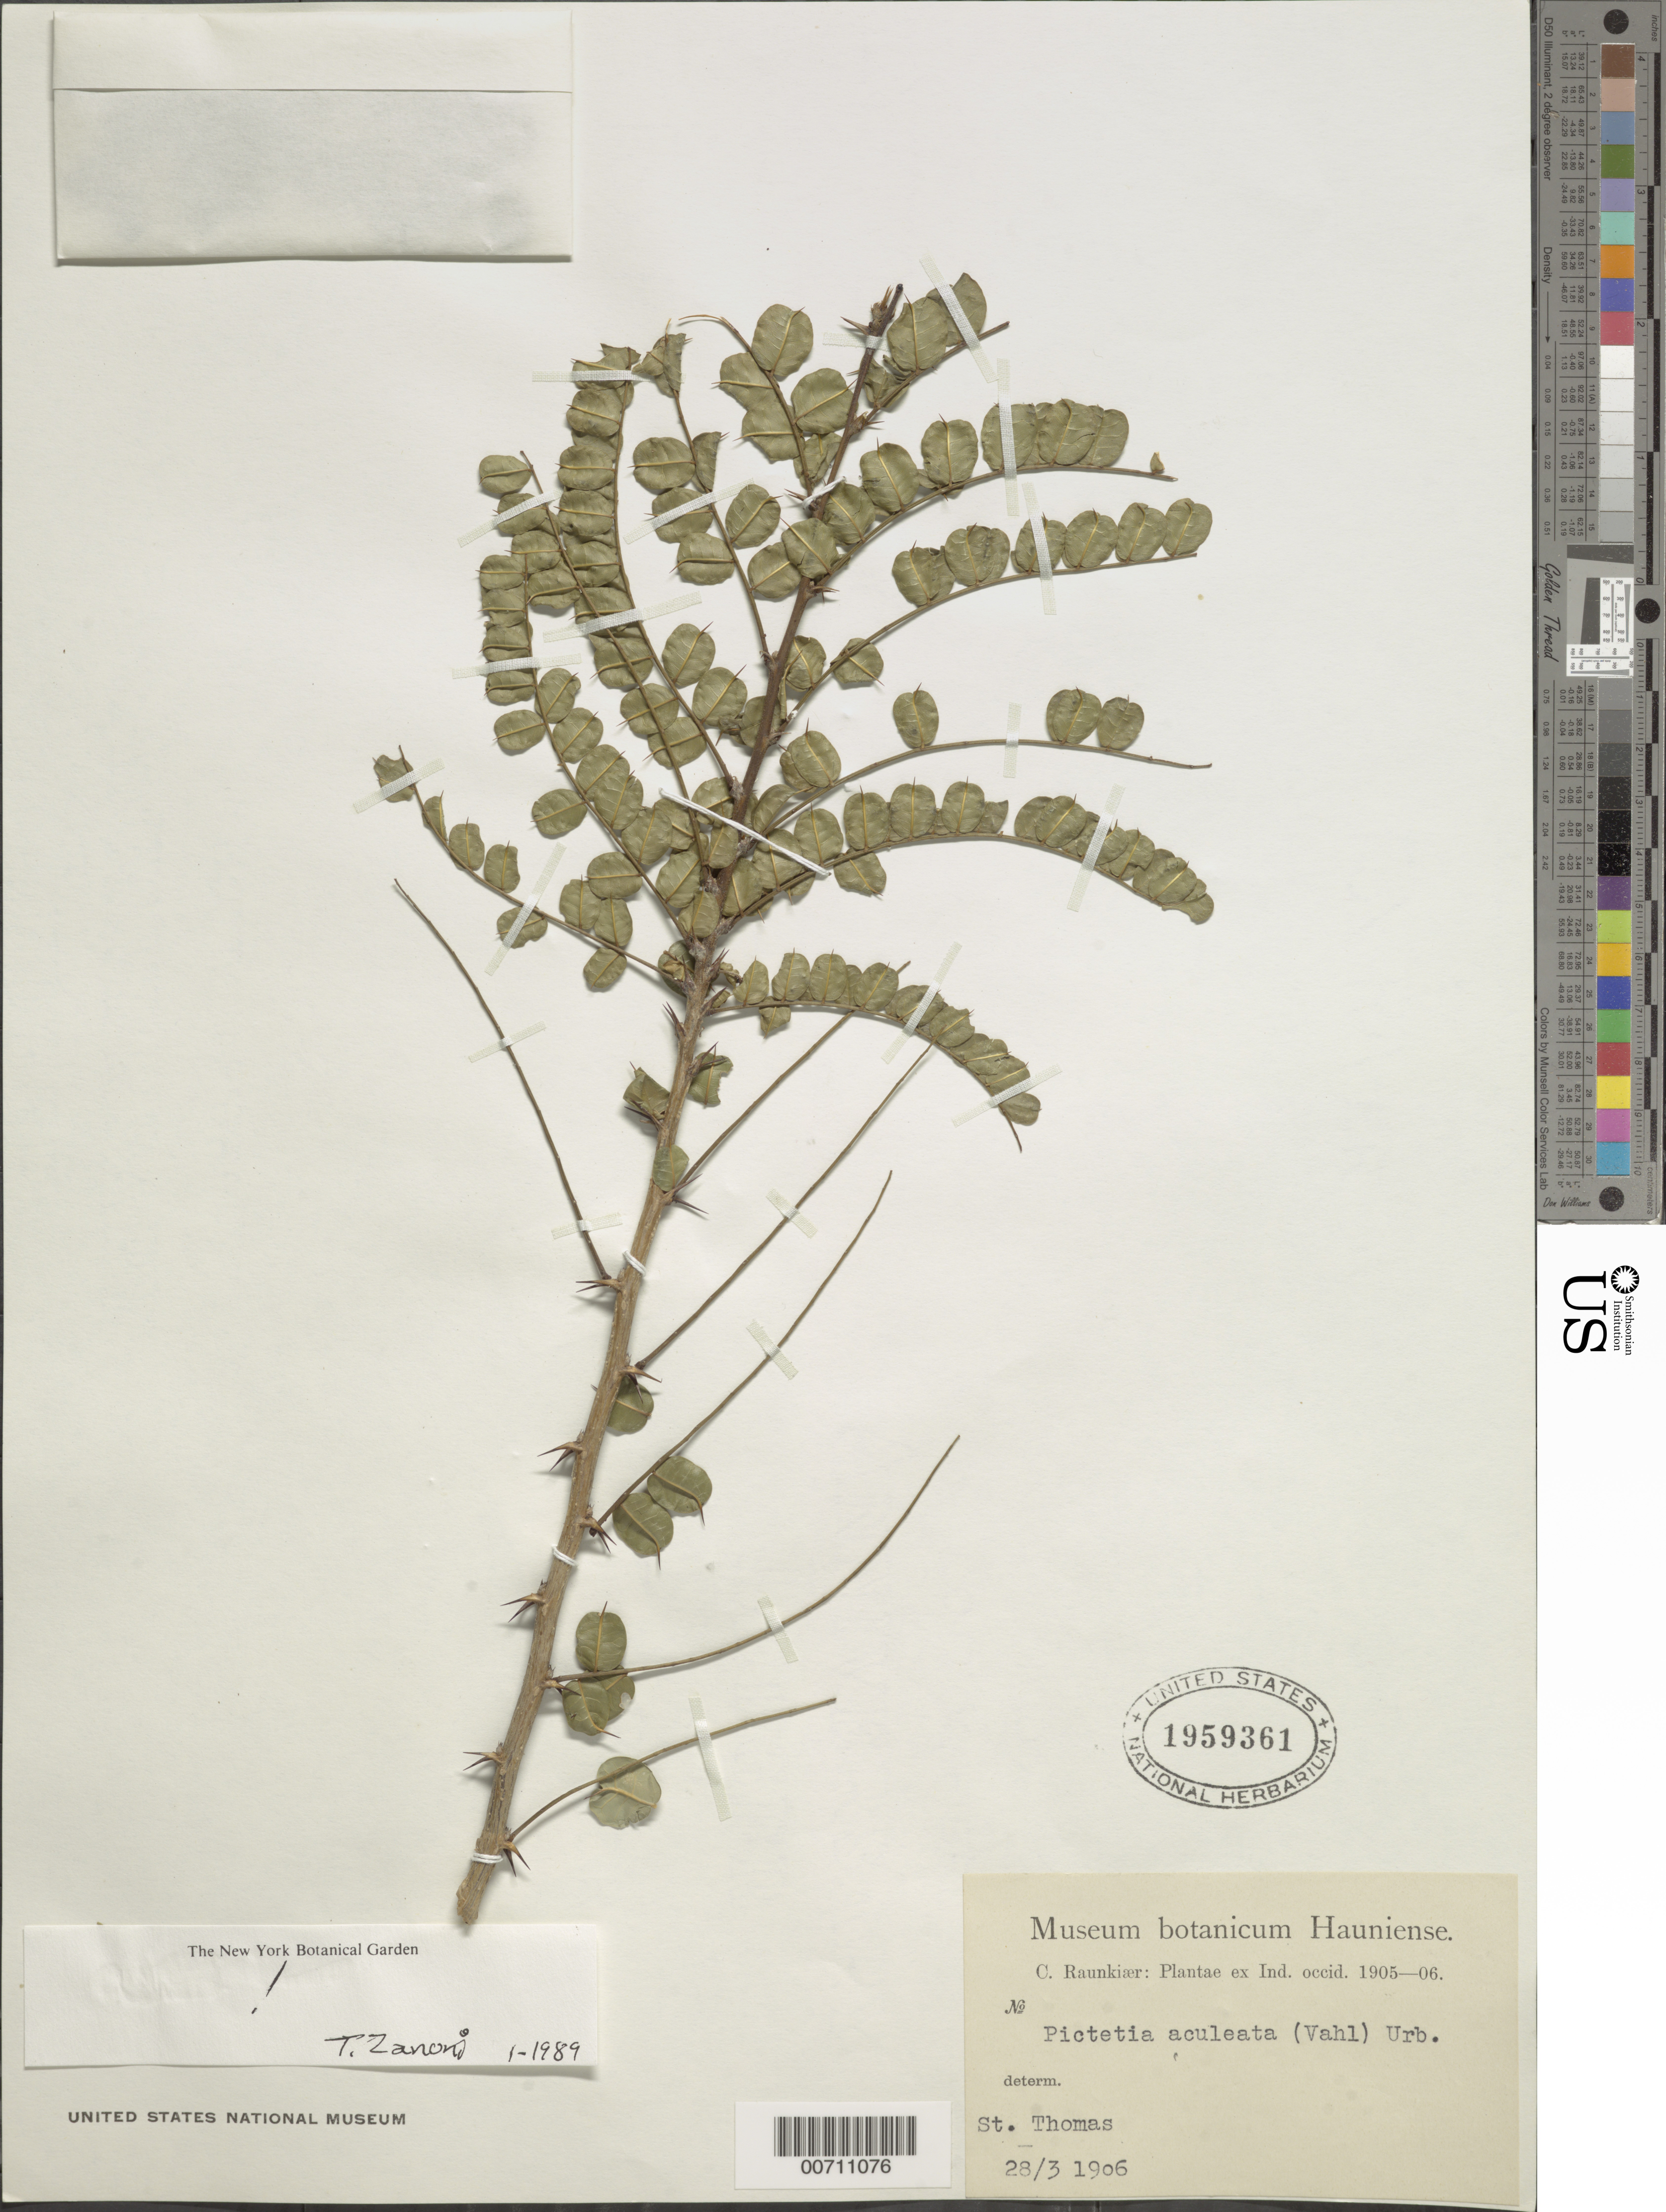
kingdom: Plantae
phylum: Tracheophyta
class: Magnoliopsida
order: Fabales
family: Fabaceae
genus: Pictetia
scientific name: Pictetia aculeata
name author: (Vahl) Urb.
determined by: Zanoni, T. A., (NY), New York Botanical Garden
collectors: C. C. Raunkiaer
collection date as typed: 28 Mar 1906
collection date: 1906-03-28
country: U.S. Virgin Islands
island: St. Thomas Island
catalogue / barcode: US 1959361